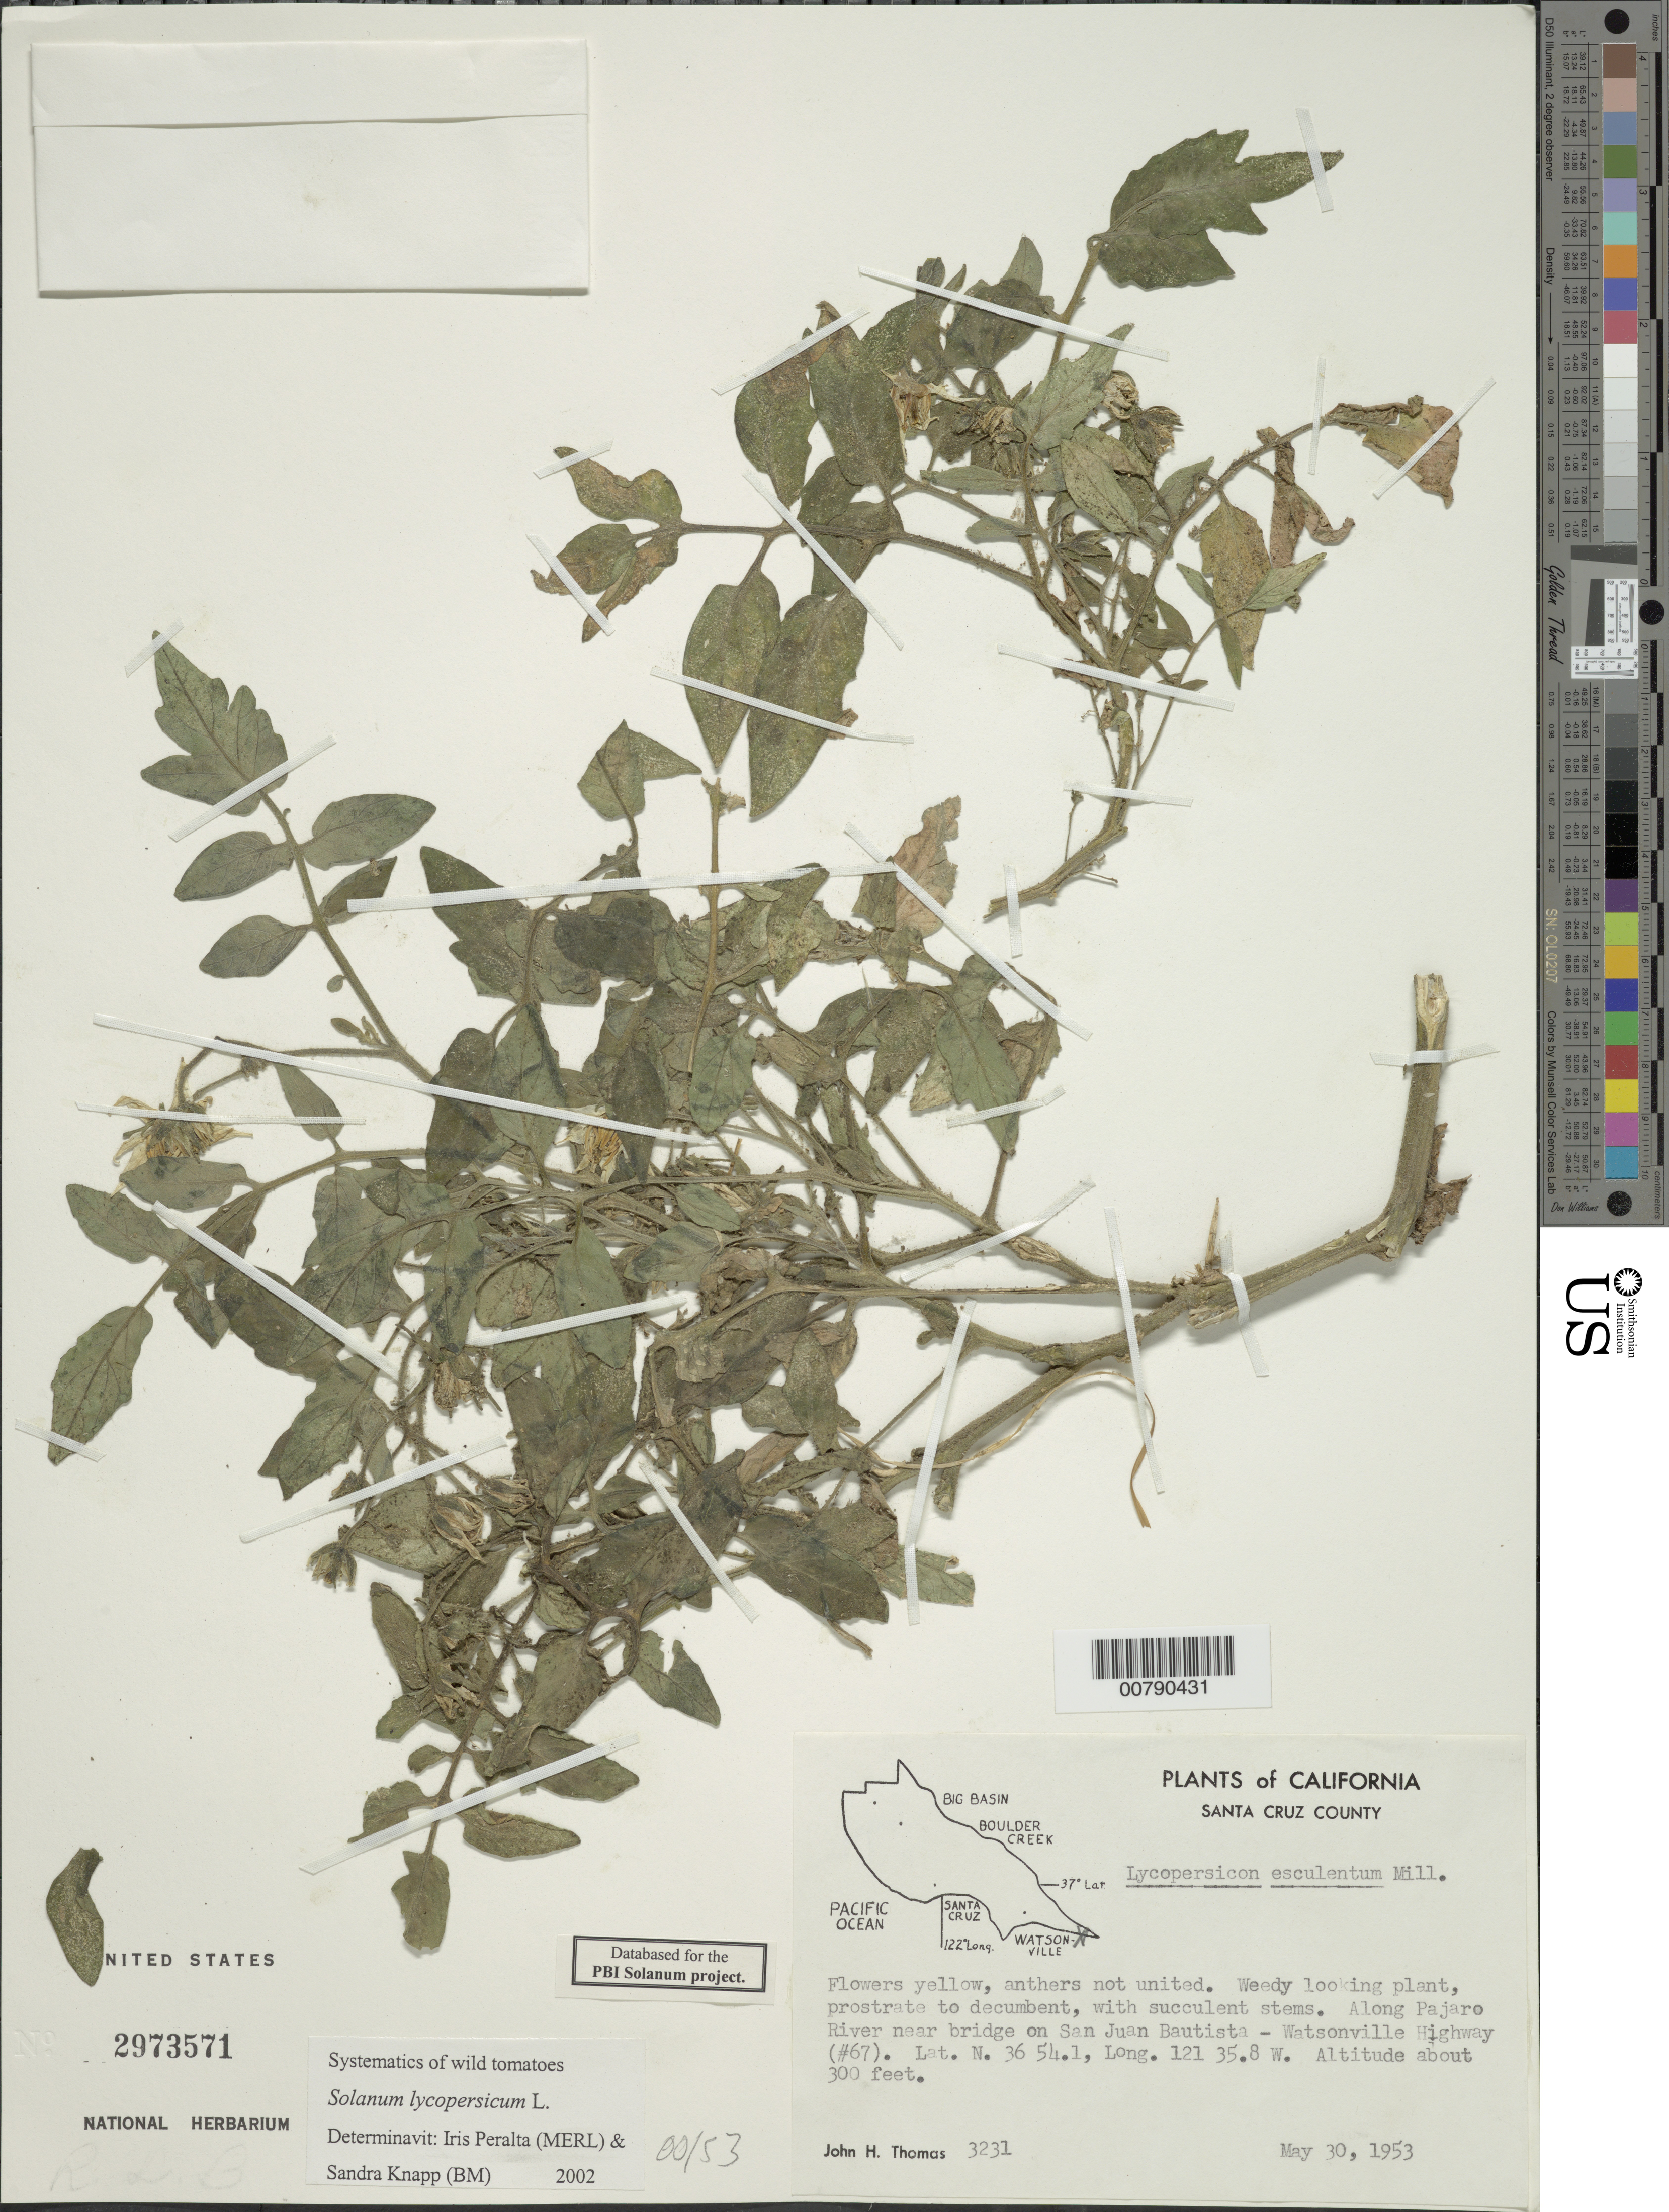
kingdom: Plantae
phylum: Tracheophyta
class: Magnoliopsida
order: Solanales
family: Solanaceae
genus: Solanum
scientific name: Solanum lycopersicum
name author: L.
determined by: Peralta, Iris E.; Knapp, S. D.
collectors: Thomas, J. H. (Determiner), Parnell, D. R. (Determiner)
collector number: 3231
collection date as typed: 30 May 1953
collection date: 1953-05-30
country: United States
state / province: California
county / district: Santa Cruz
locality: Along Pajaro River near bridge on San Juan Bautista -- Watsonville Highway (#67)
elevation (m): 300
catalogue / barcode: US 2973571